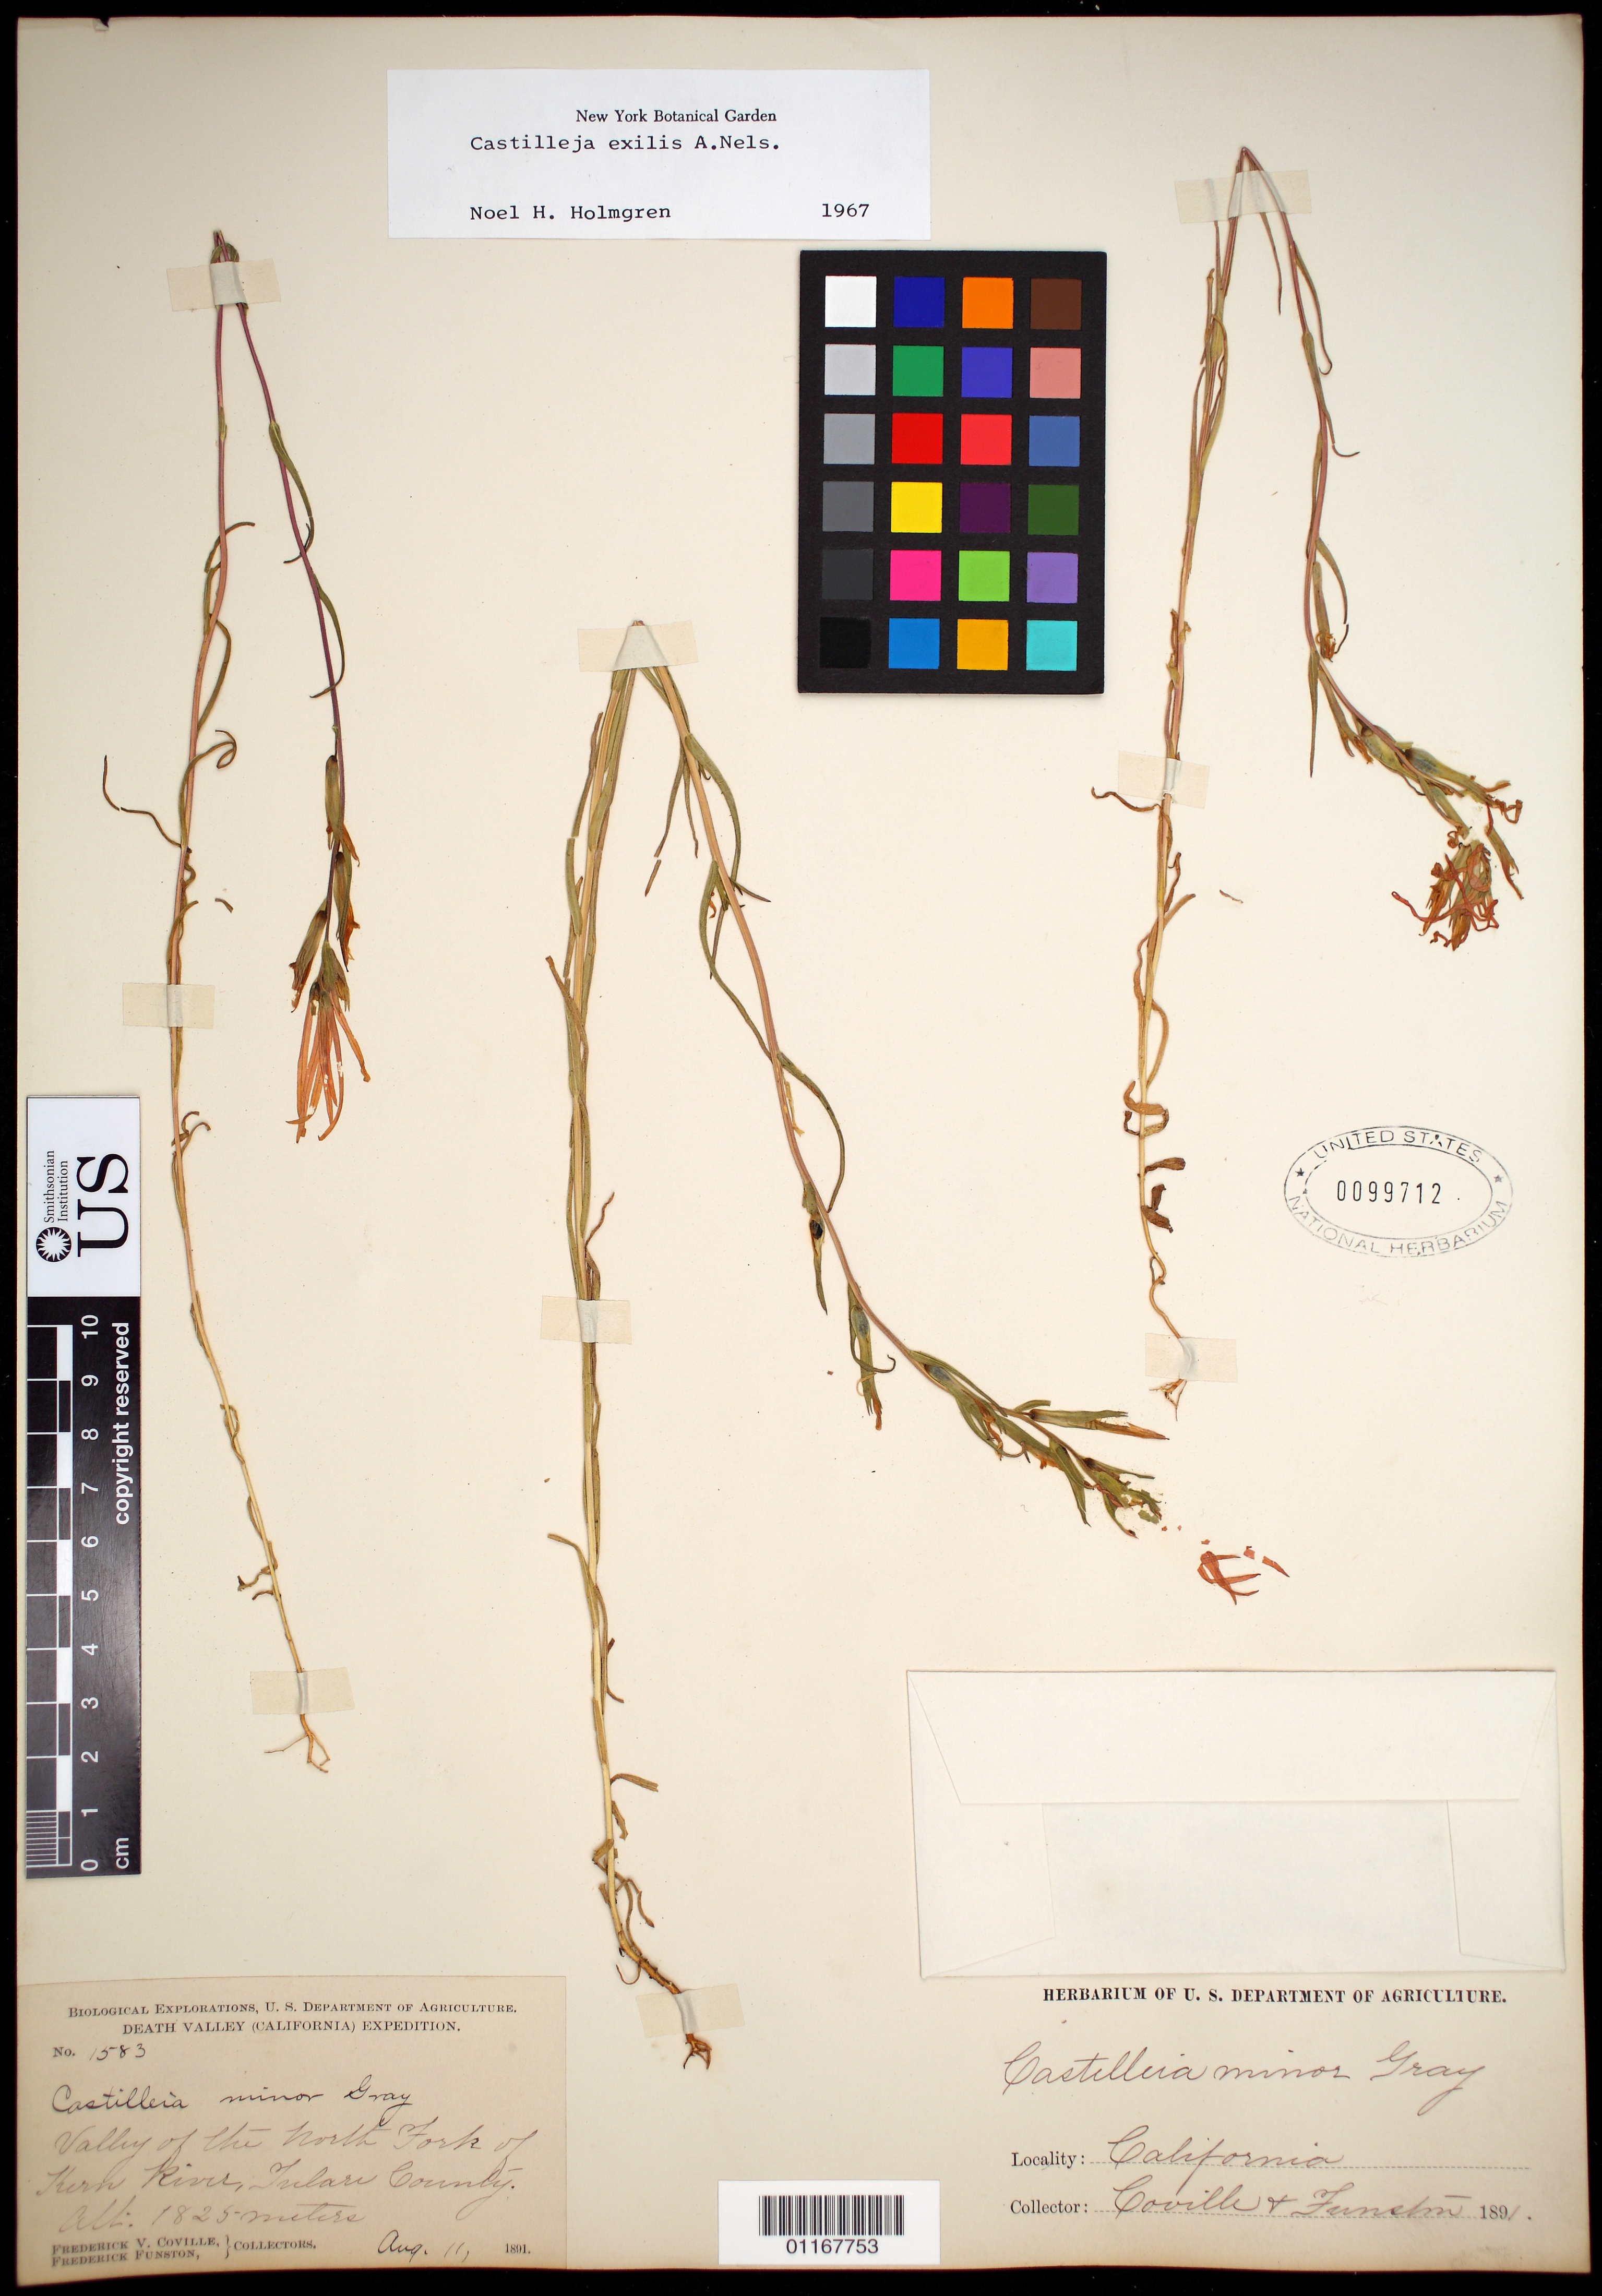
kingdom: Plantae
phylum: Tracheophyta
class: Magnoliopsida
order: Lamiales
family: Orobanchaceae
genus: Castilleja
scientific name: Castilleja exilis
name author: A. Nelson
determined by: Holmgren, N. H., (NY), New York Botanical Garden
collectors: F. V. Coville & F. Funston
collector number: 1583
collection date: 1891-08-11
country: United States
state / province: California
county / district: Tulare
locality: Valley of the North Fork of Kern River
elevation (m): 1825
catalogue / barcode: US 99712